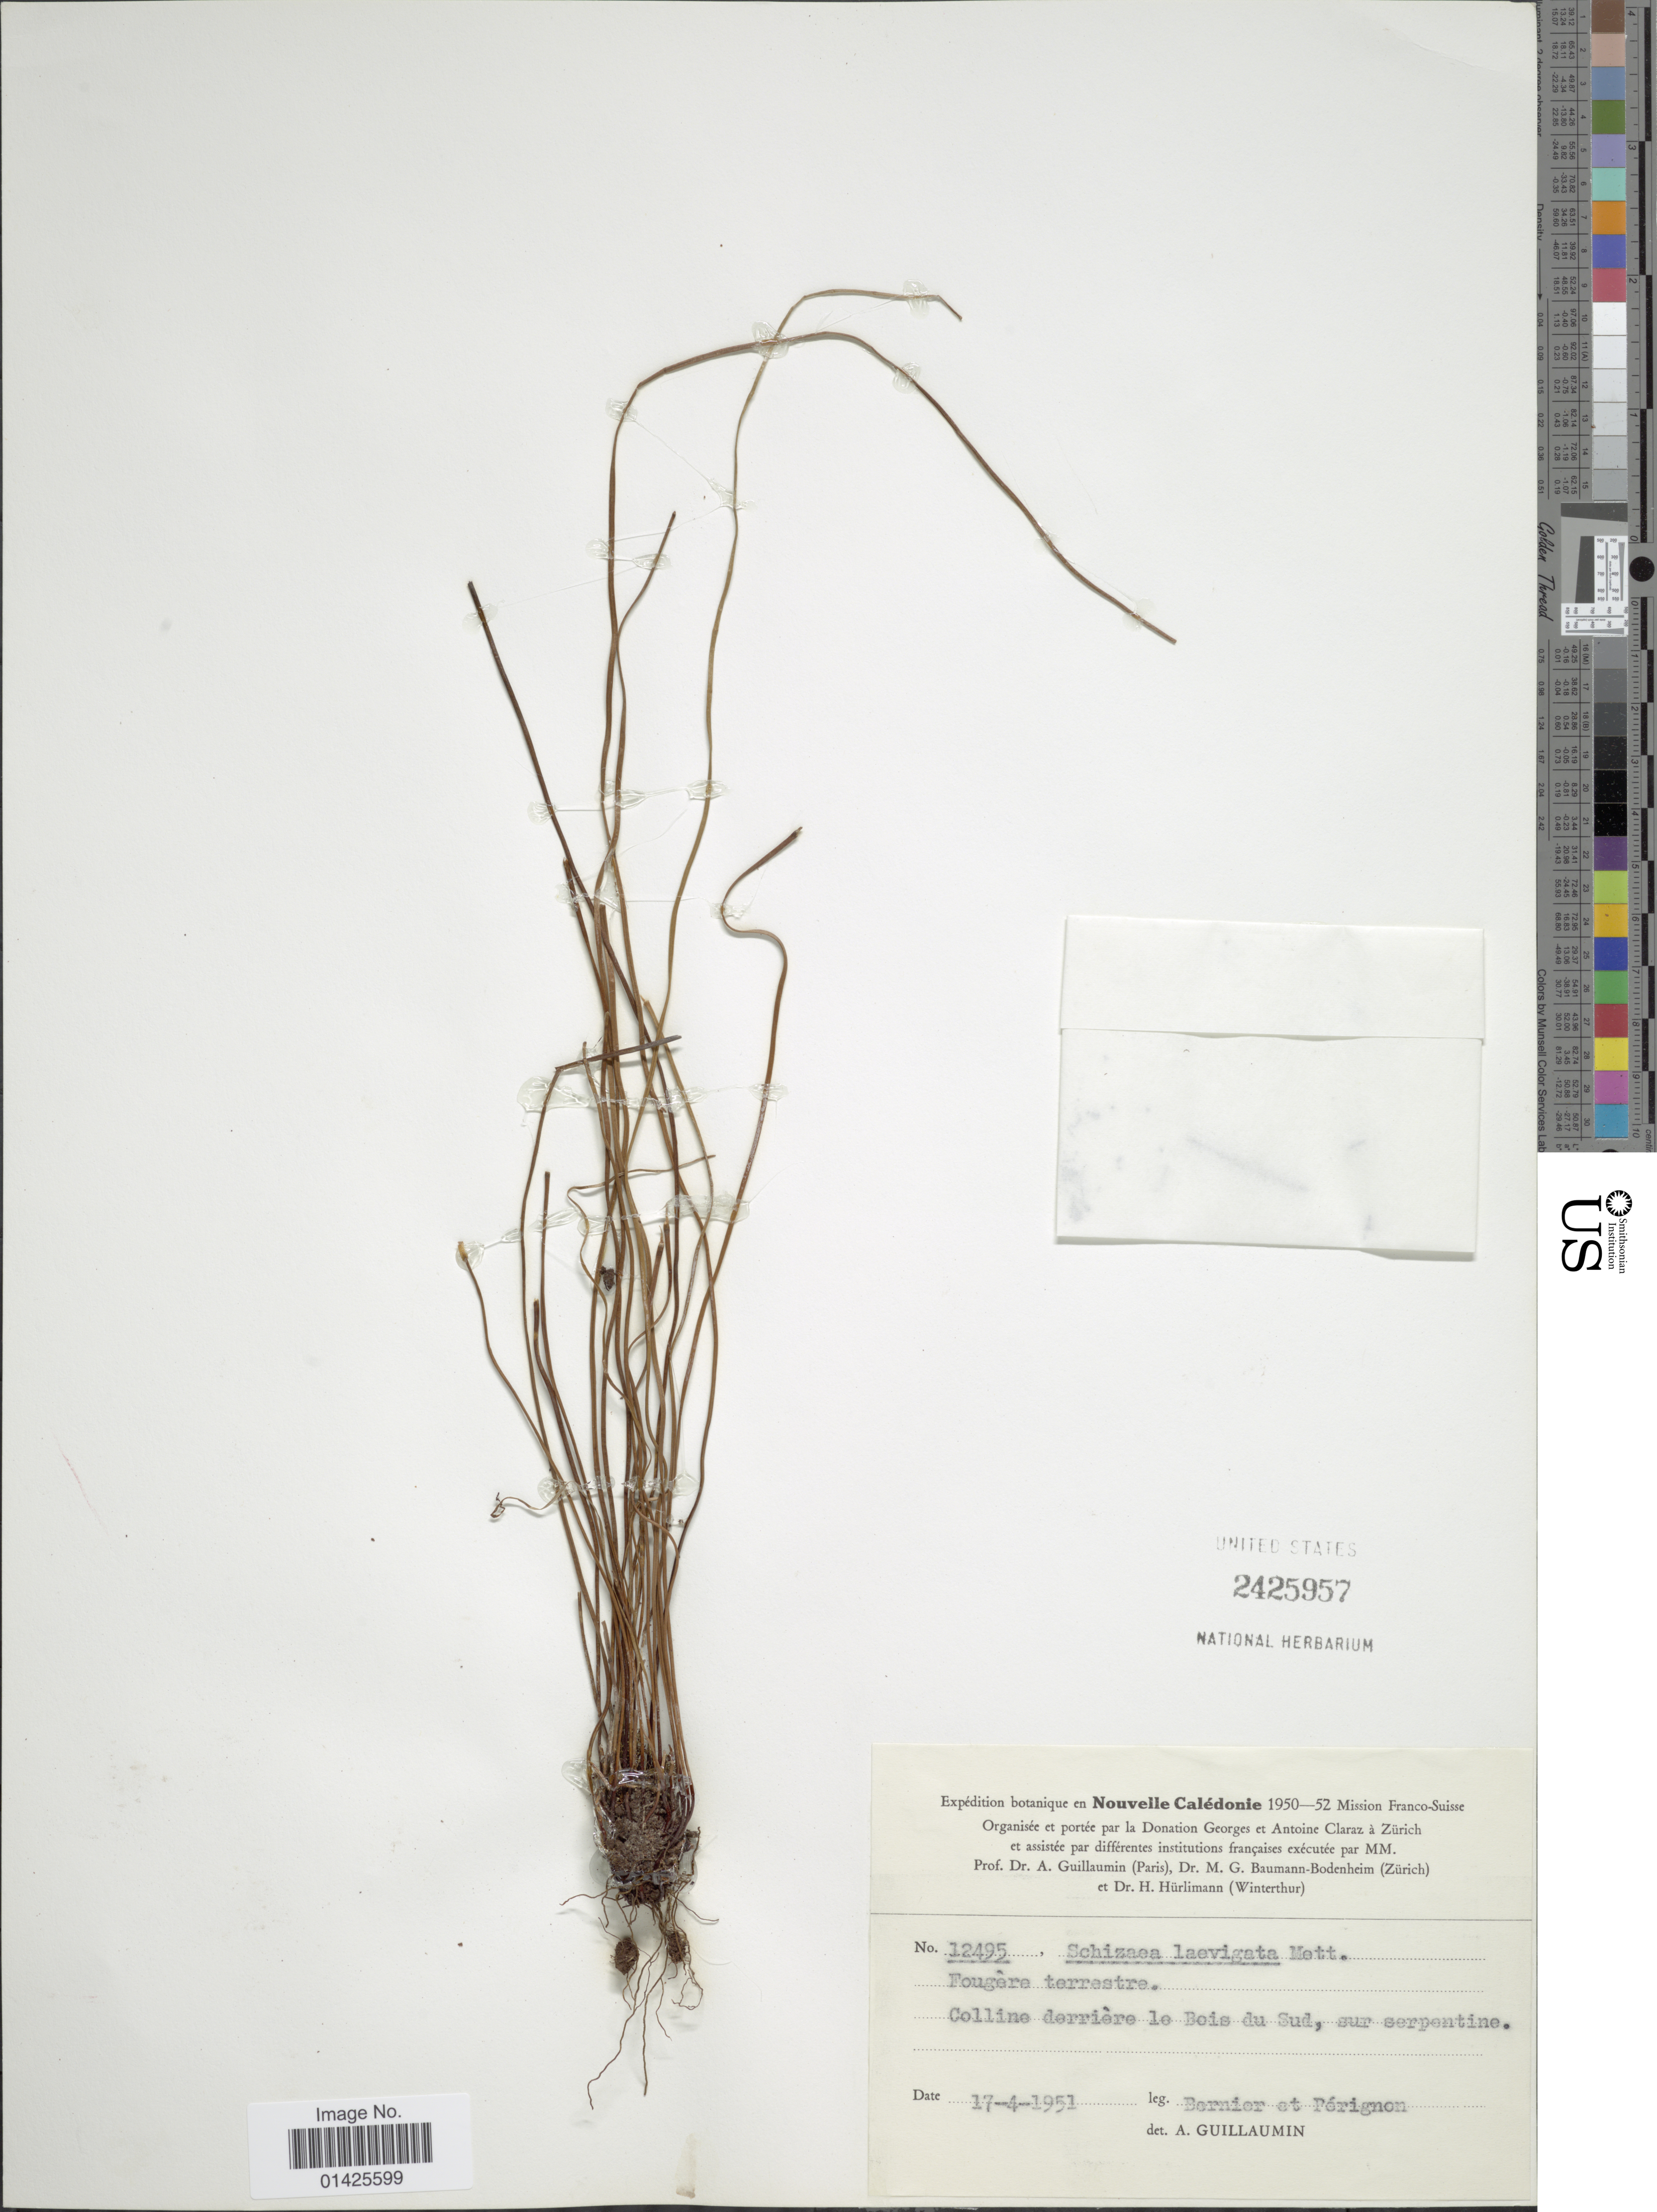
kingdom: Plantae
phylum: Tracheophyta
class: Polypodiopsida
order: Schizaeales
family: Schizaeaceae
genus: Actinostachys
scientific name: Actinostachys laevigata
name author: (Mett.) C.F. Reed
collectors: -. Bernier & Pérignon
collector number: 12495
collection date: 1951-04-17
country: New Caledonia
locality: Colline derriere leBoois du Sud, Sur serpentine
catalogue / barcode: US 2425957